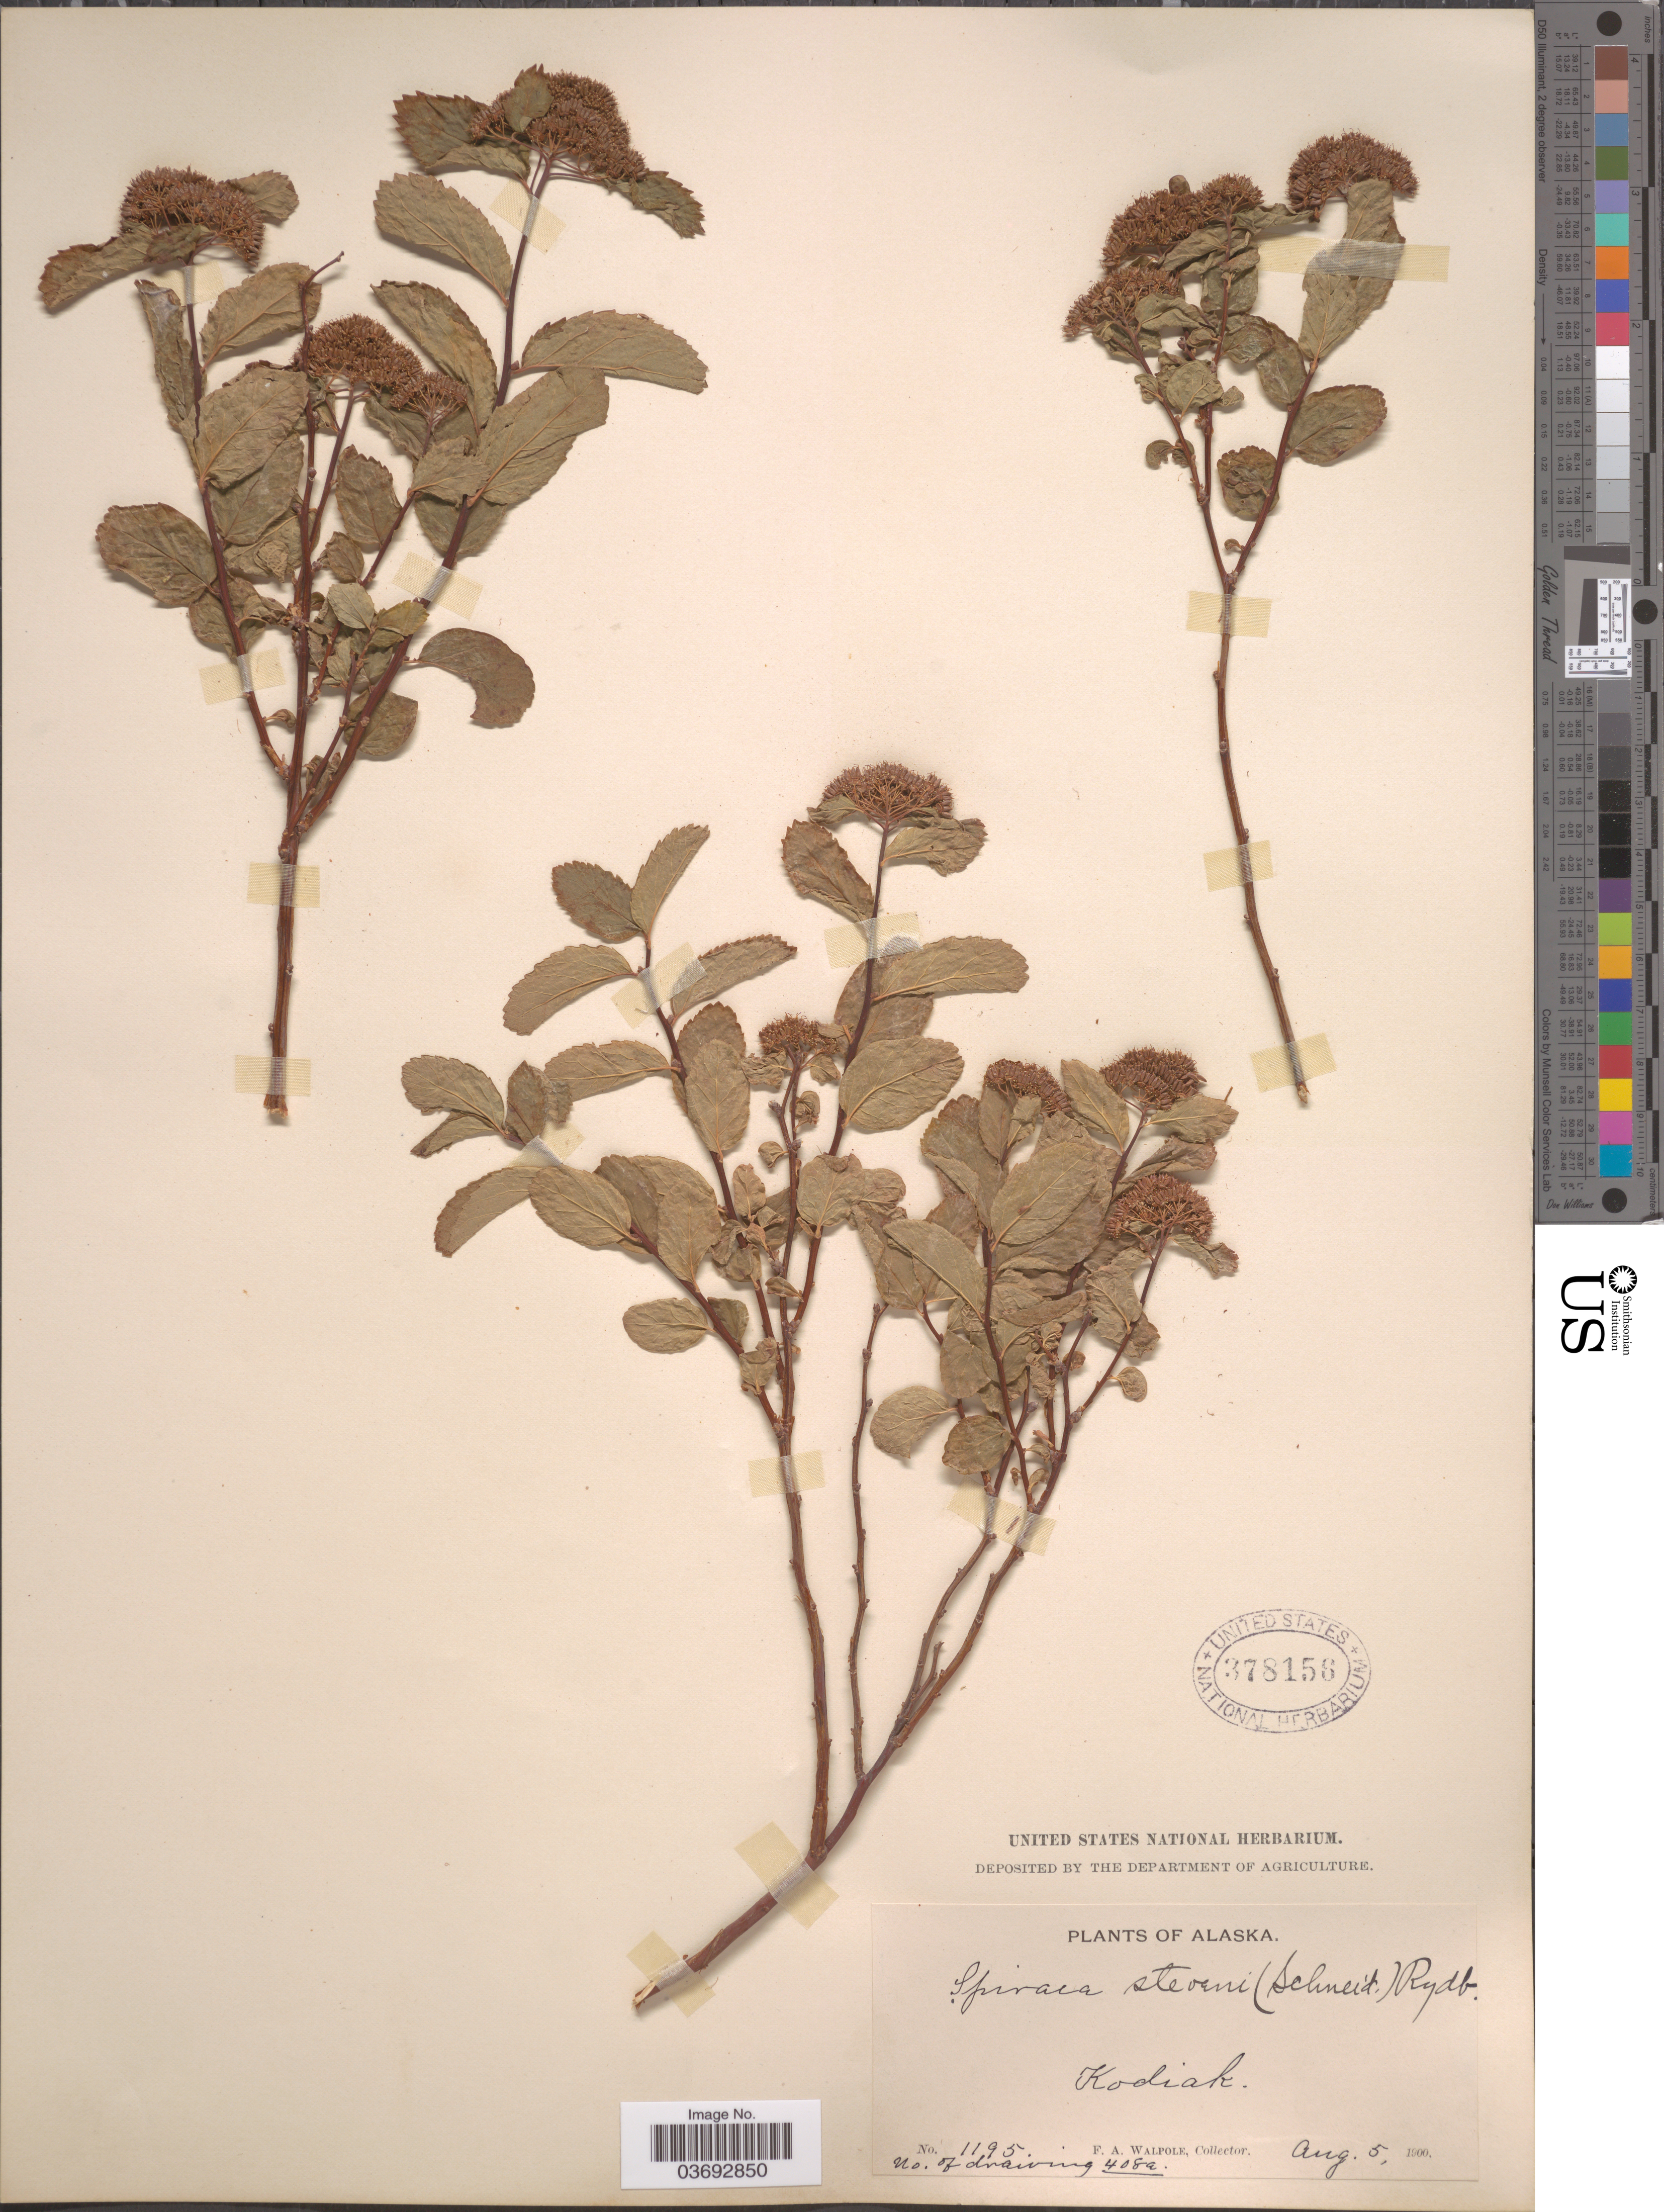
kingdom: Plantae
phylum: Tracheophyta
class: Magnoliopsida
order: Rosales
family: Rosaceae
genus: Spiraea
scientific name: Spiraea stevenii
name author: (C.K. Schneid.) Rydb.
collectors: F. Walpole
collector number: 1195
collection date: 1900-08-05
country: United States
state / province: Alaska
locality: Kodiak.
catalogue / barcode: US 378156